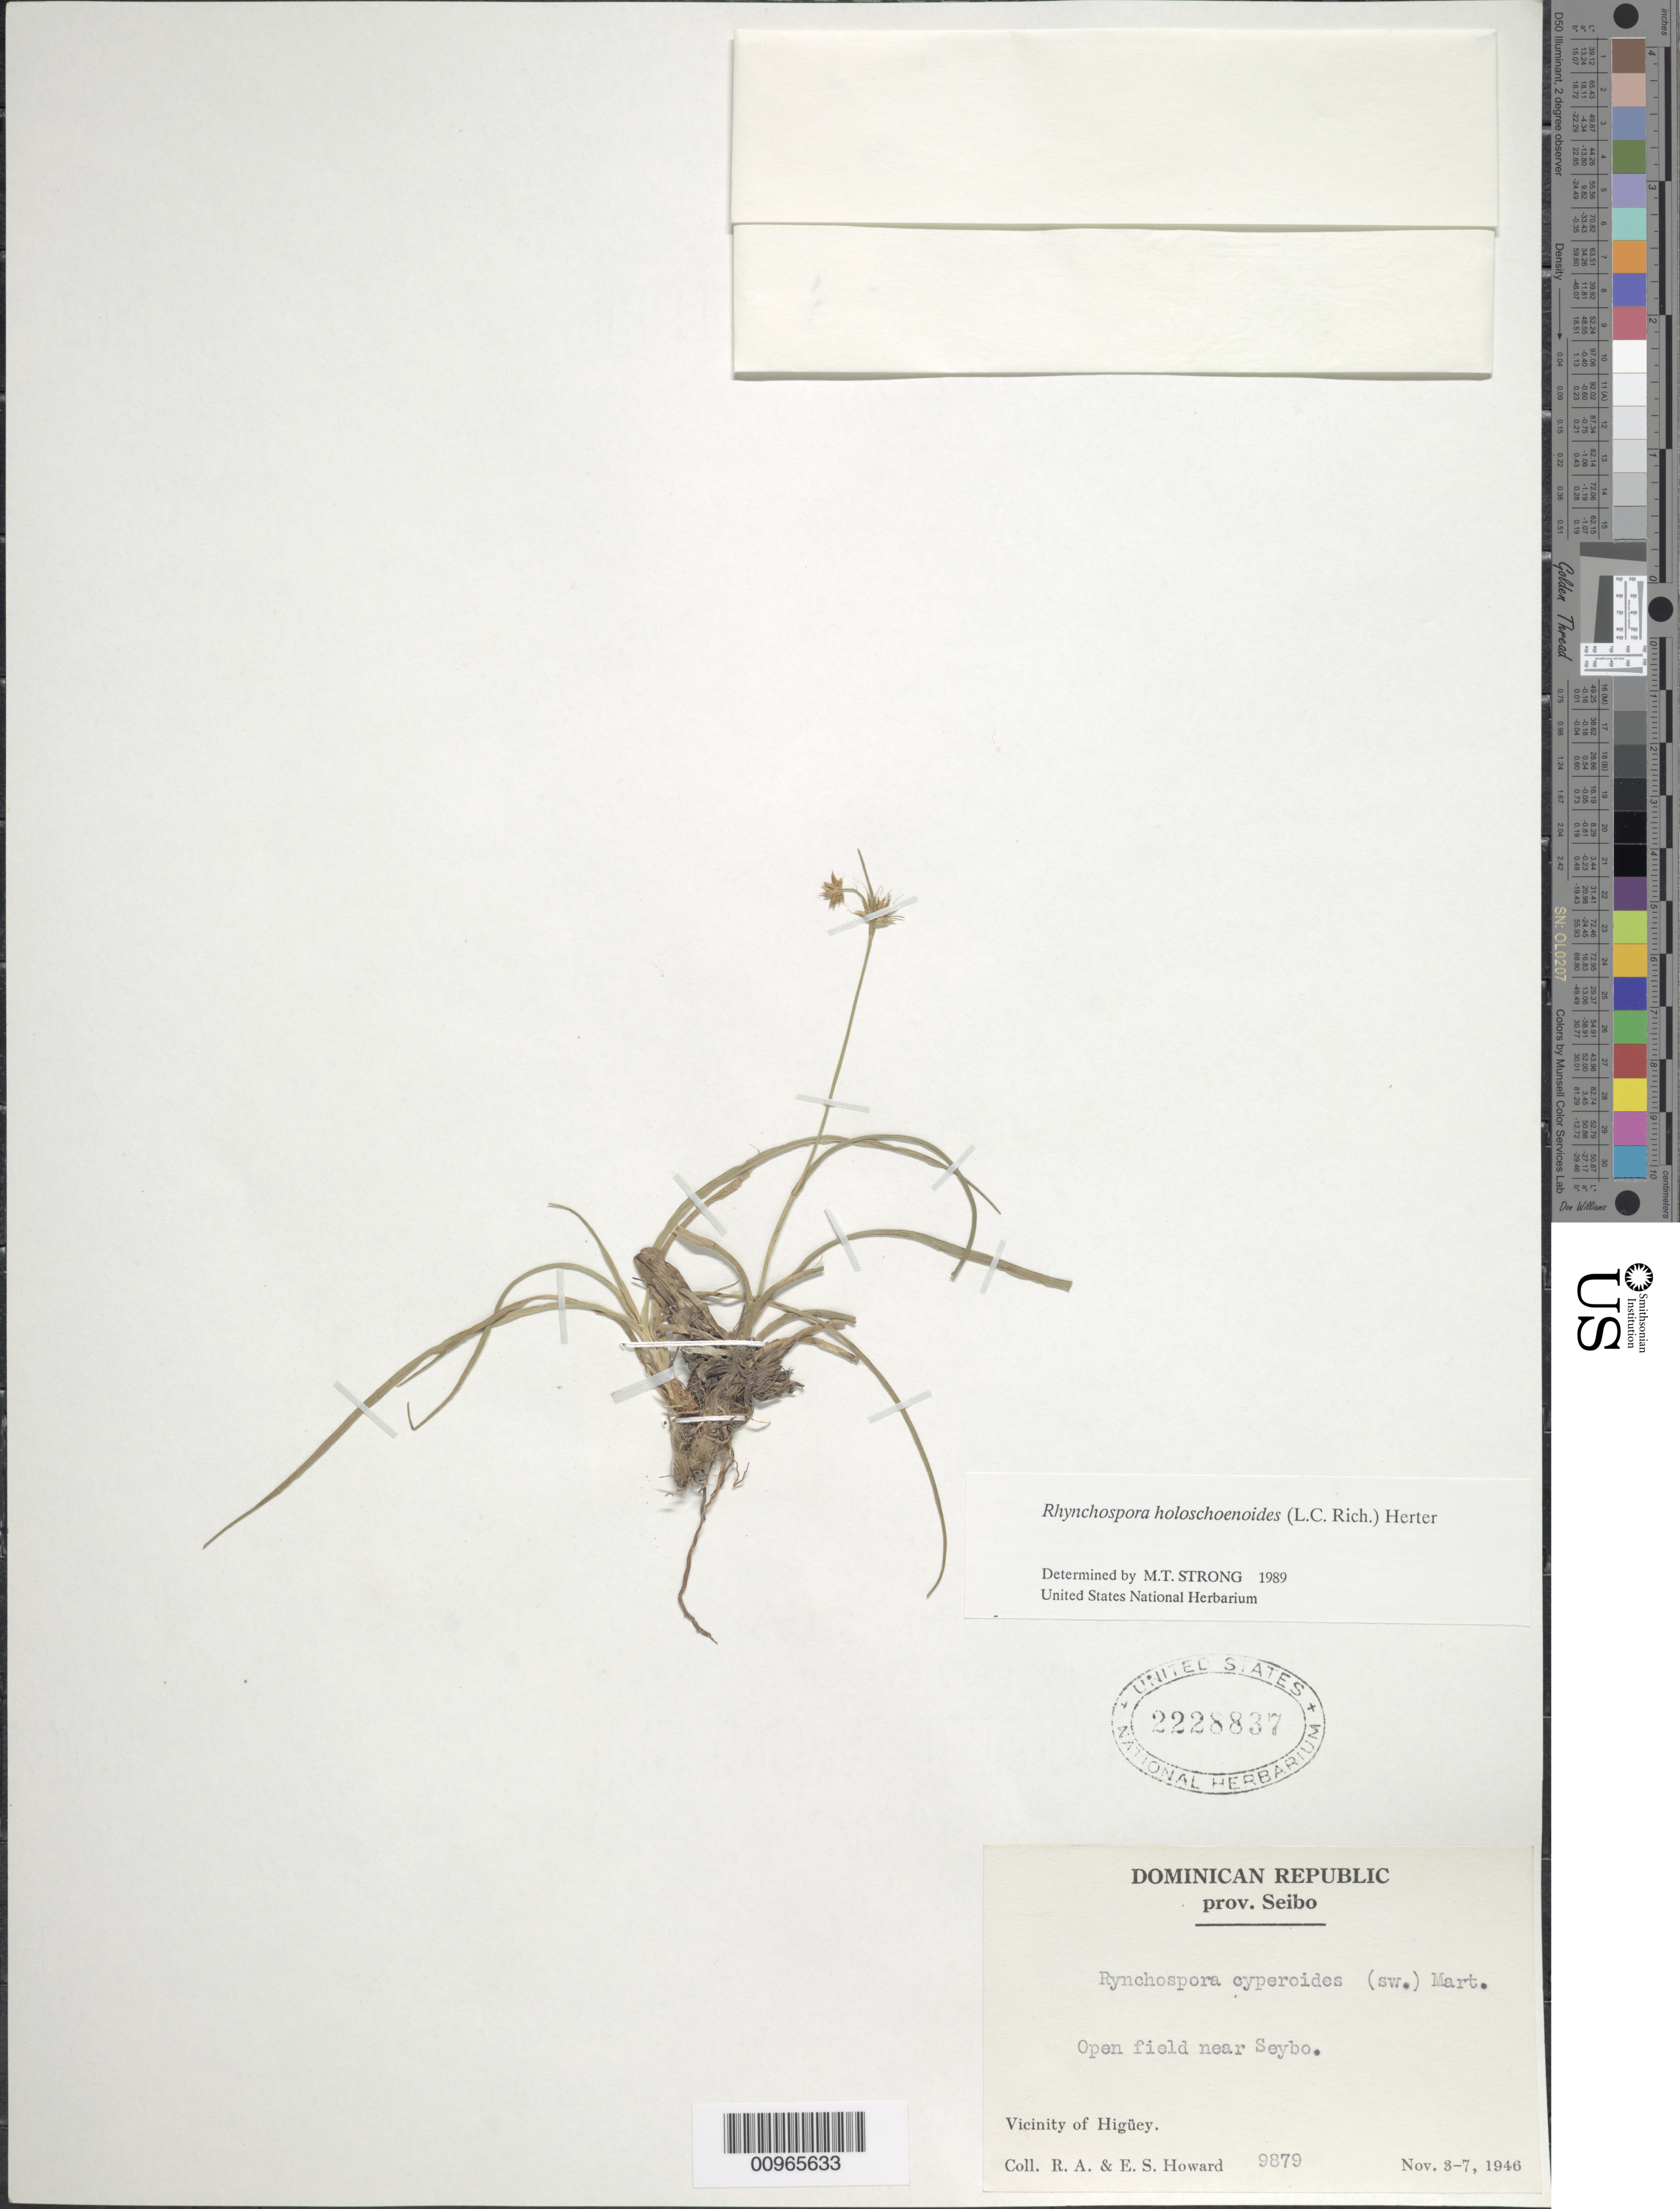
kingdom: Plantae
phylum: Tracheophyta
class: Liliopsida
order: Poales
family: Cyperaceae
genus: Rhynchospora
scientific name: Rhynchospora holoschoenoides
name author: (Rich.) Herter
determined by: Strong, M. T., (US), Smithsonian Institution - National Museum of Natural History (UNITED STATES)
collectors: R. A. Howard & E. S. Howard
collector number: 9879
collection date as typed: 03 Nov 1946 to 07 Nov 1946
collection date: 1946-11-03/1946-11-07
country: Dominican Republic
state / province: El Seibo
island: Hispaniola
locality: Vicinity of Higüey, open field near Seibo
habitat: Open field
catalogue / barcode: US 2228837